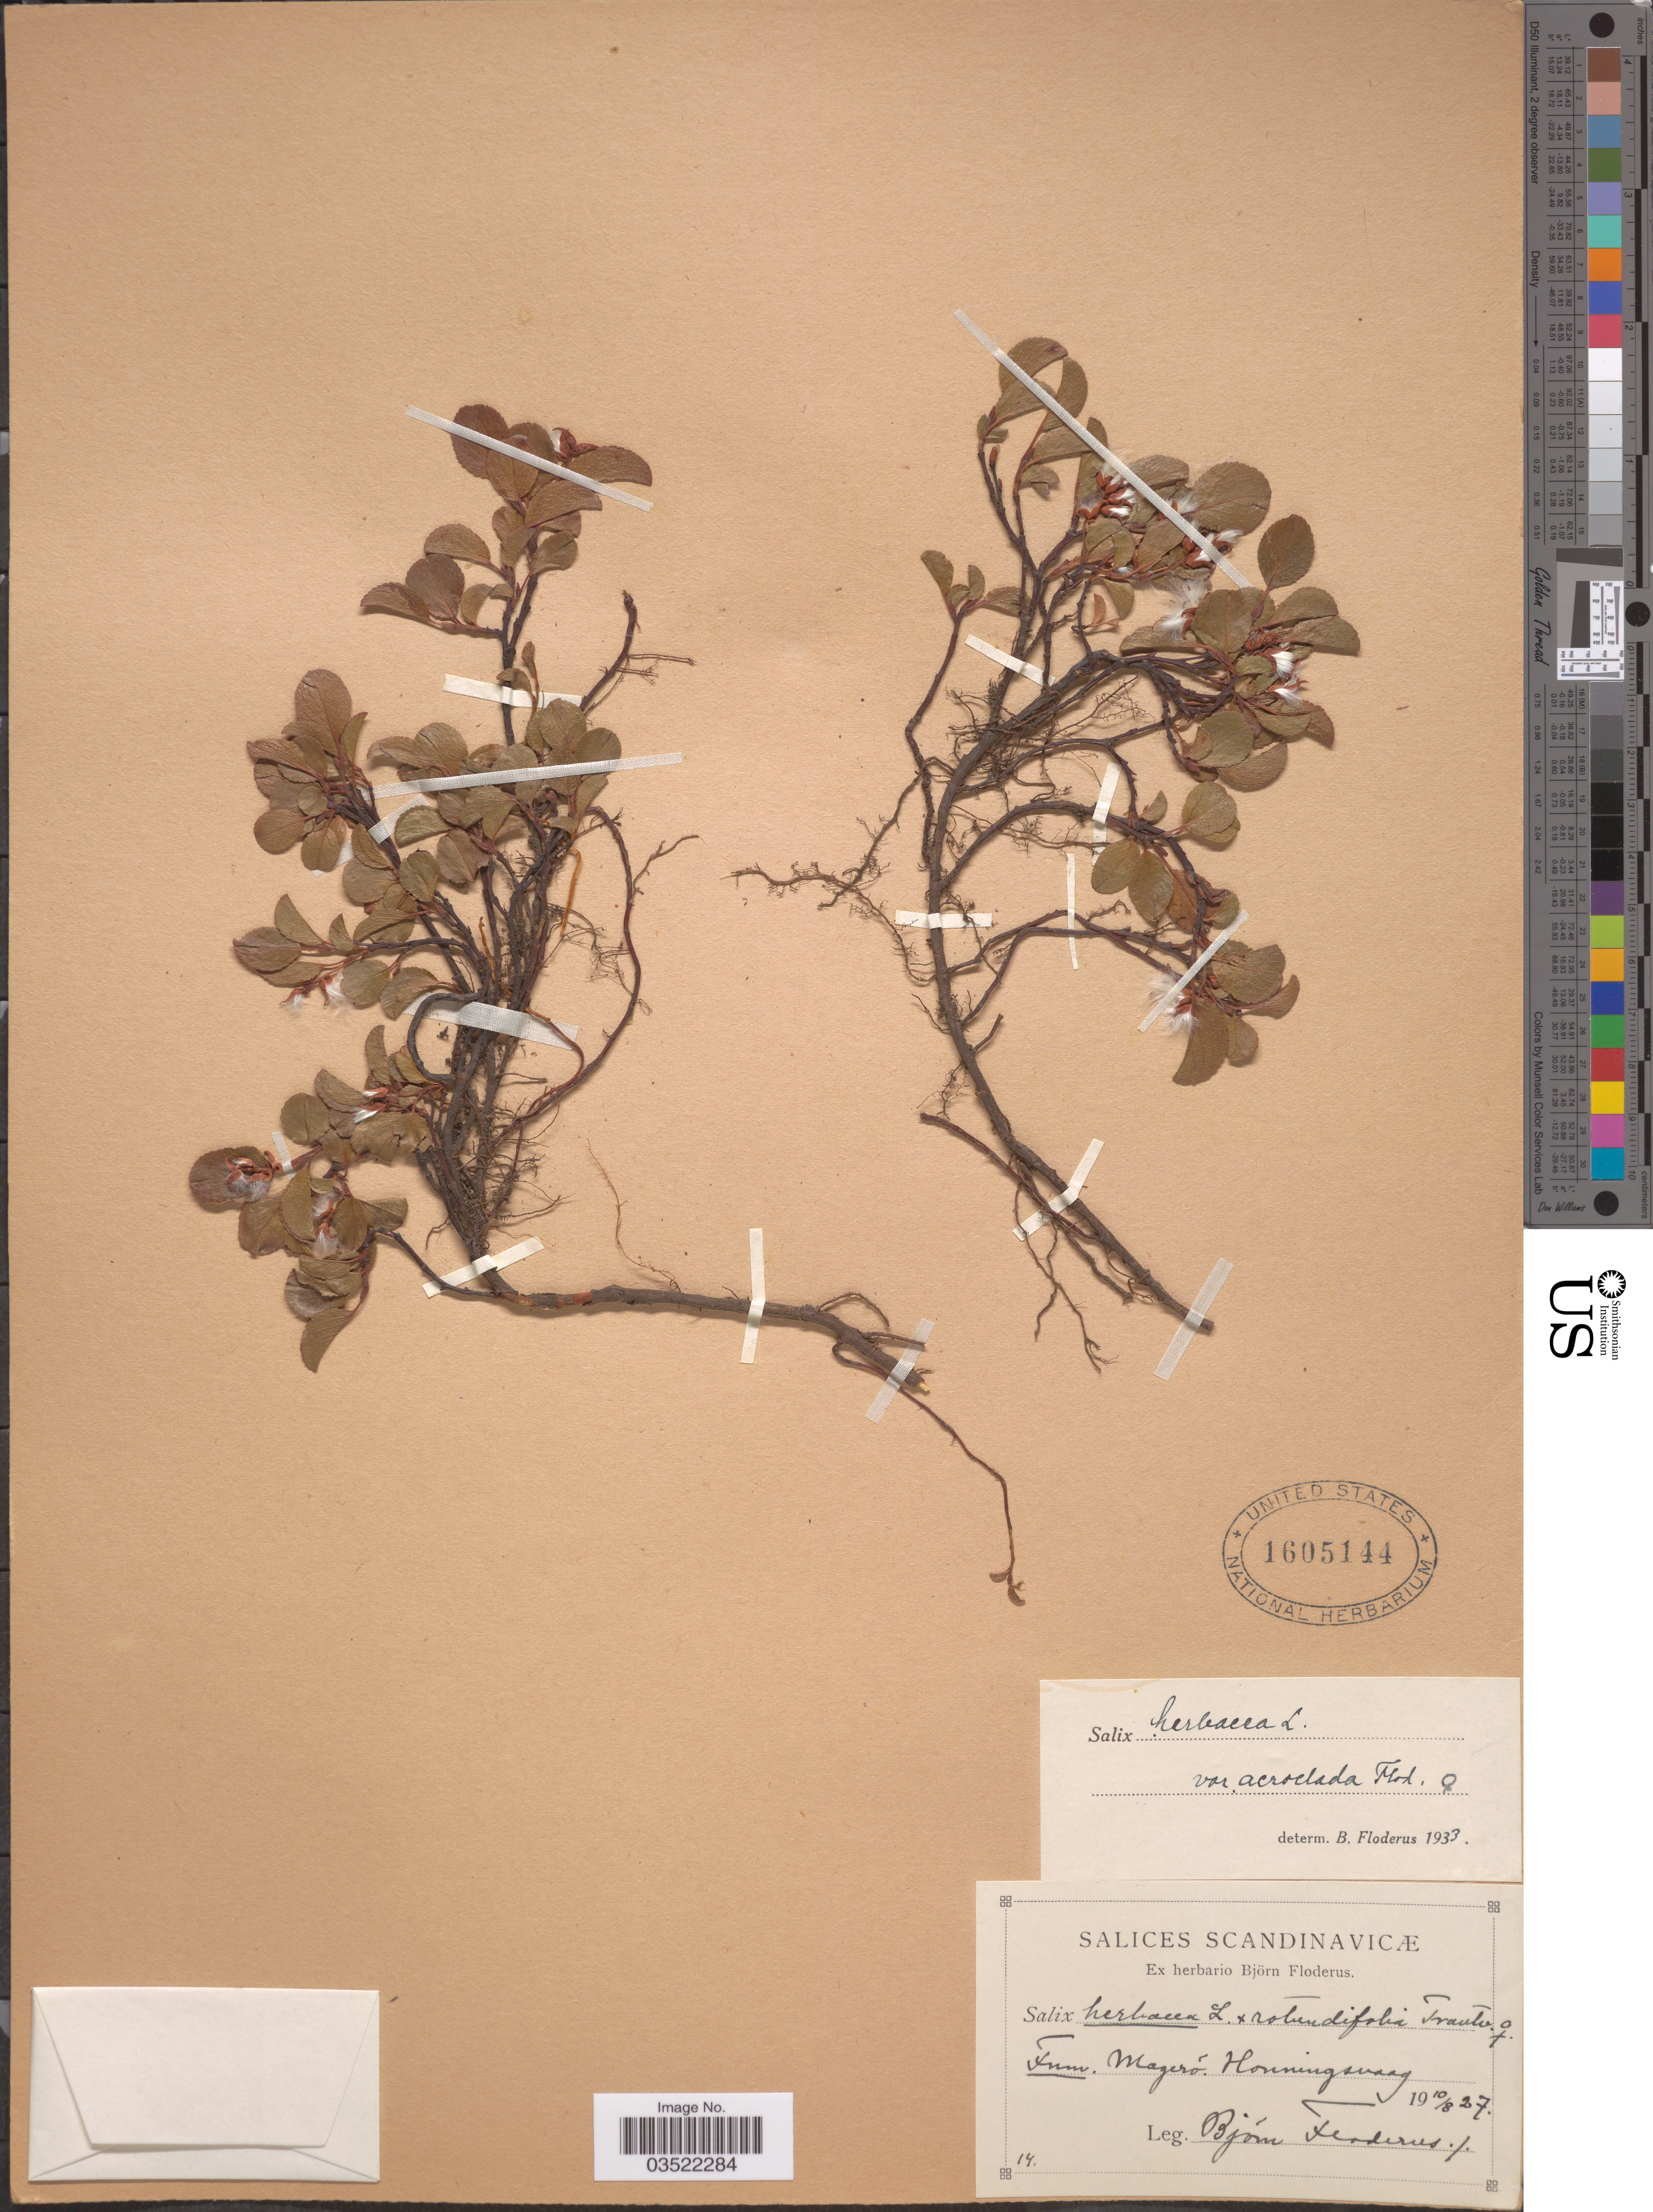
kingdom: Plantae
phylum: Tracheophyta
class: Magnoliopsida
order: Malpighiales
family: Salicaceae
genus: Salix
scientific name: Salix herbacea var. acroclada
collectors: B. G. O. Floderus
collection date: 1927-08-10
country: Norway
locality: Scandinavicæ. Finm. Mageró. Honningsvaag.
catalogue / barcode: US 1605144